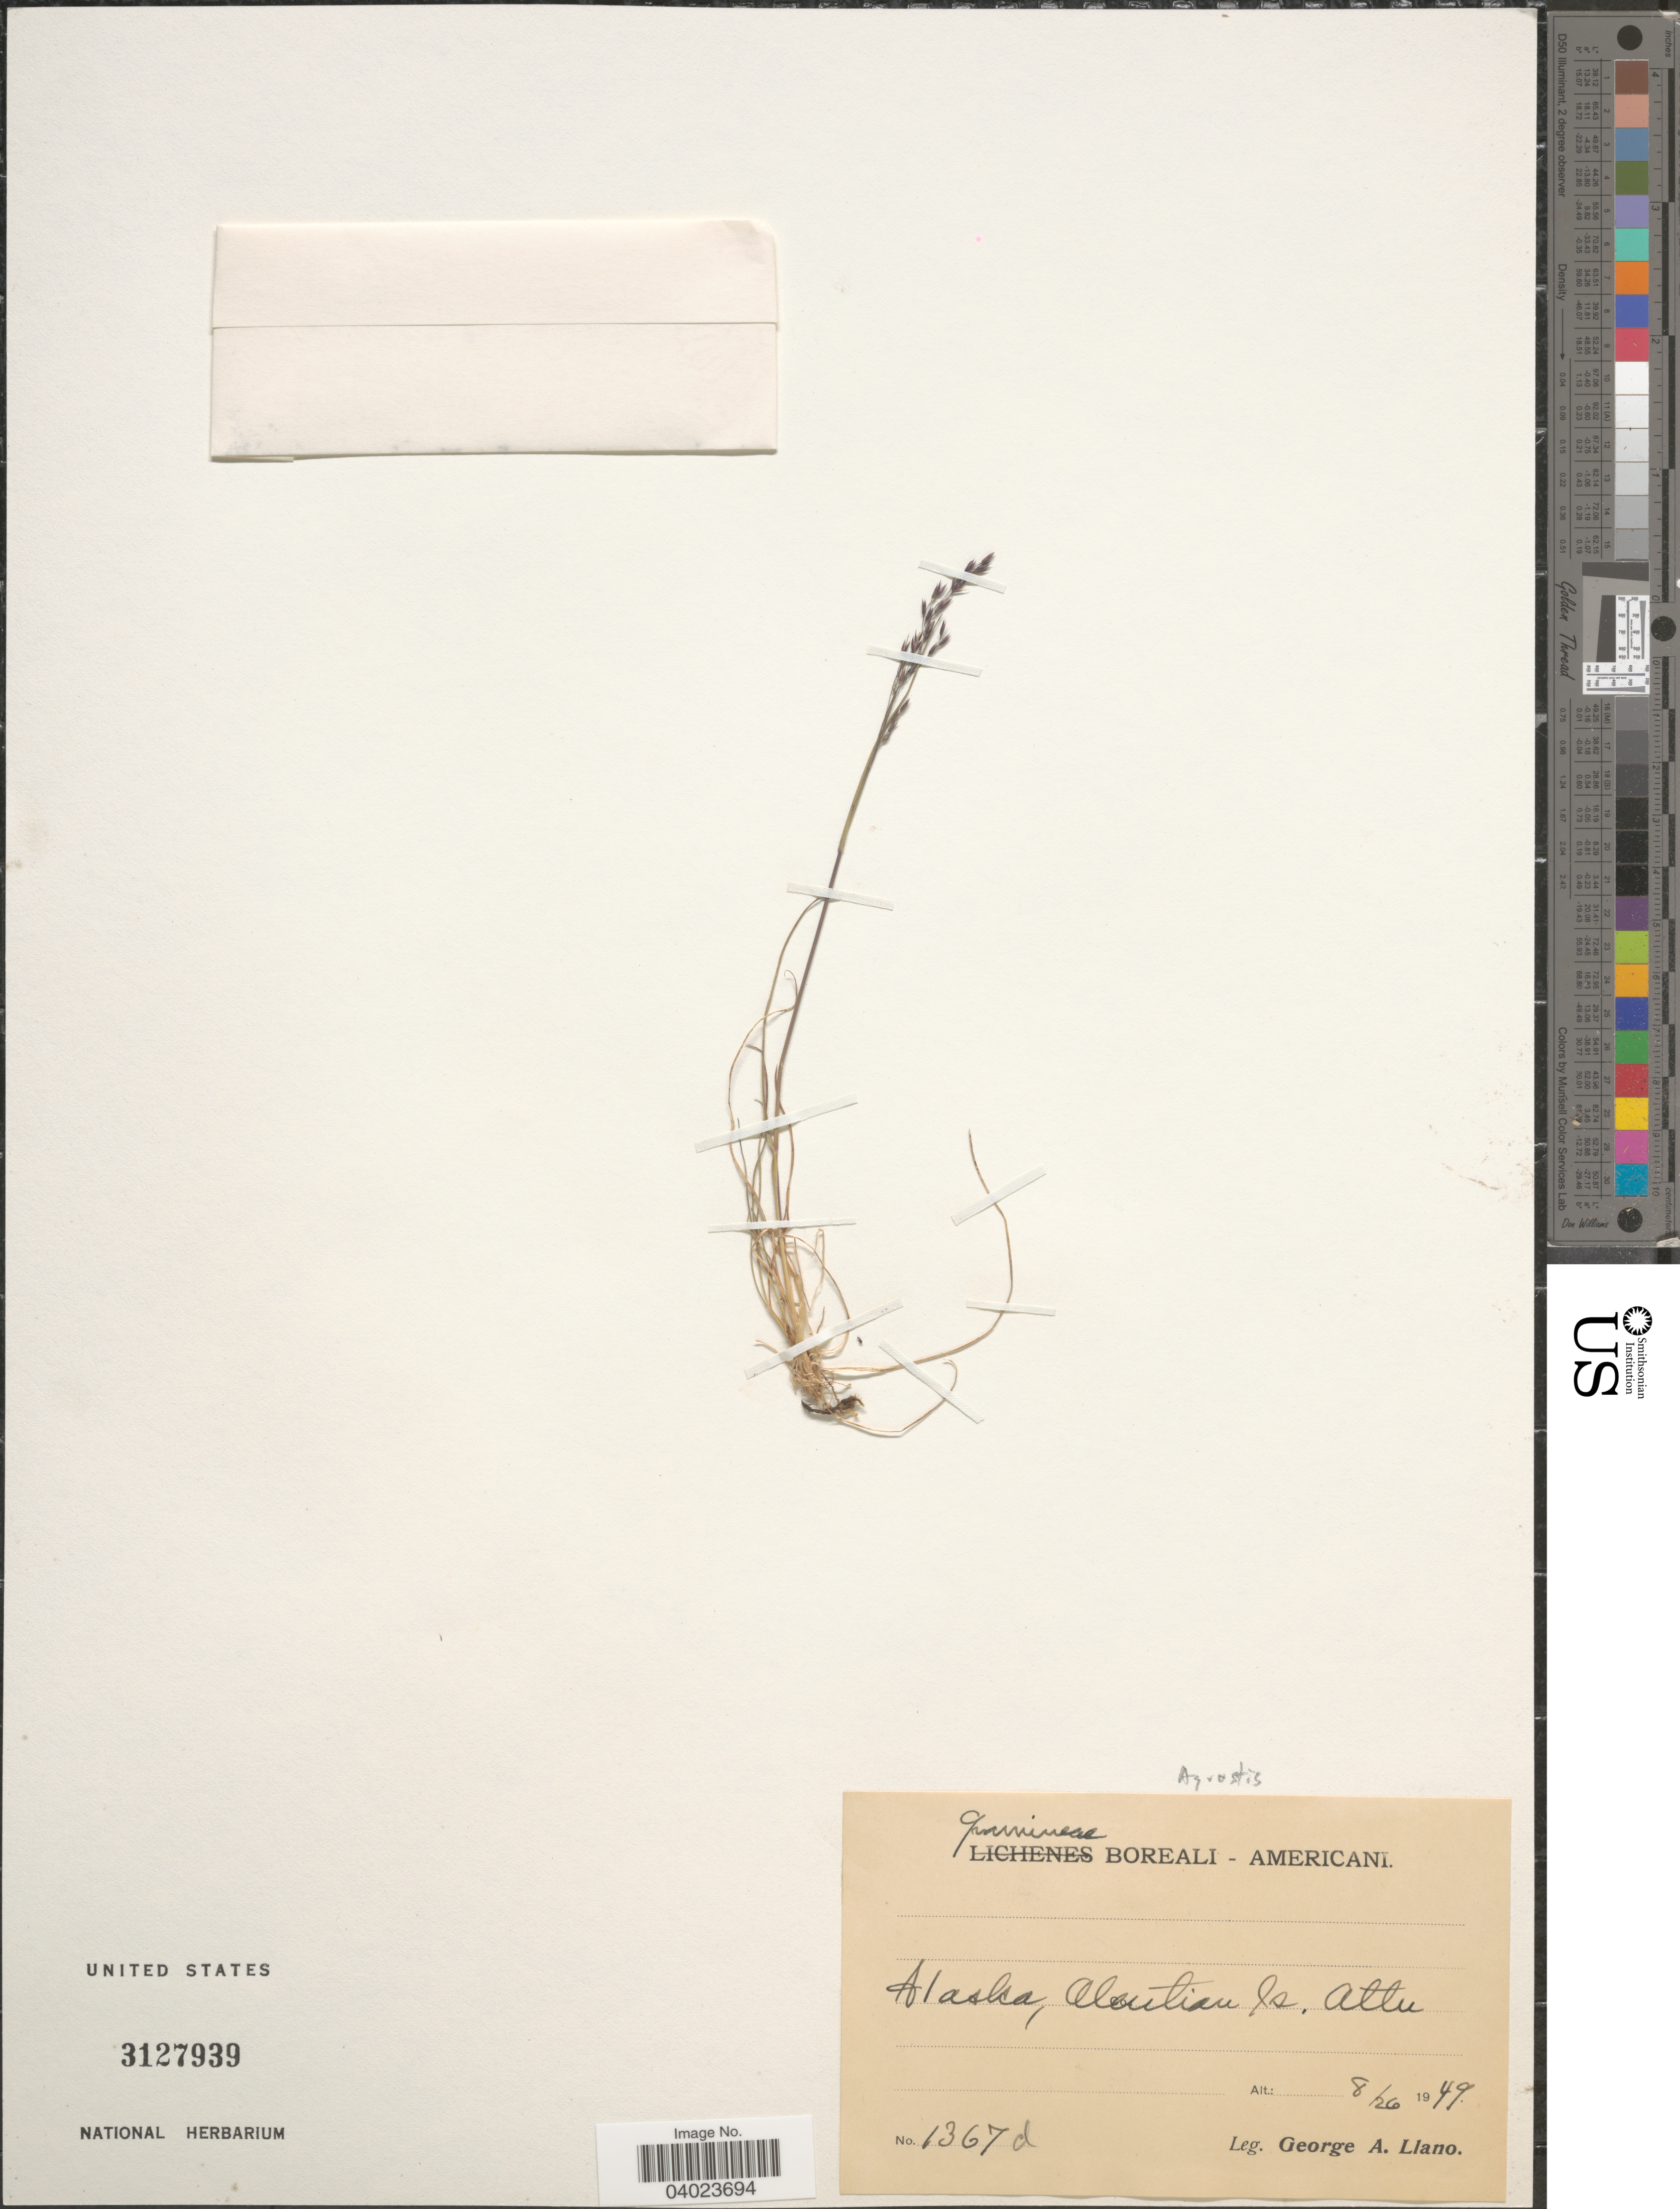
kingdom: Plantae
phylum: Tracheophyta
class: Liliopsida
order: Poales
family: Poaceae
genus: Agrostis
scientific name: Agrostis sp.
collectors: G. Llano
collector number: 1367d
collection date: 1949-08-26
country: United States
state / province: Alaska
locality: Aleutian Is. Attu.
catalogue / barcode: US 3127939